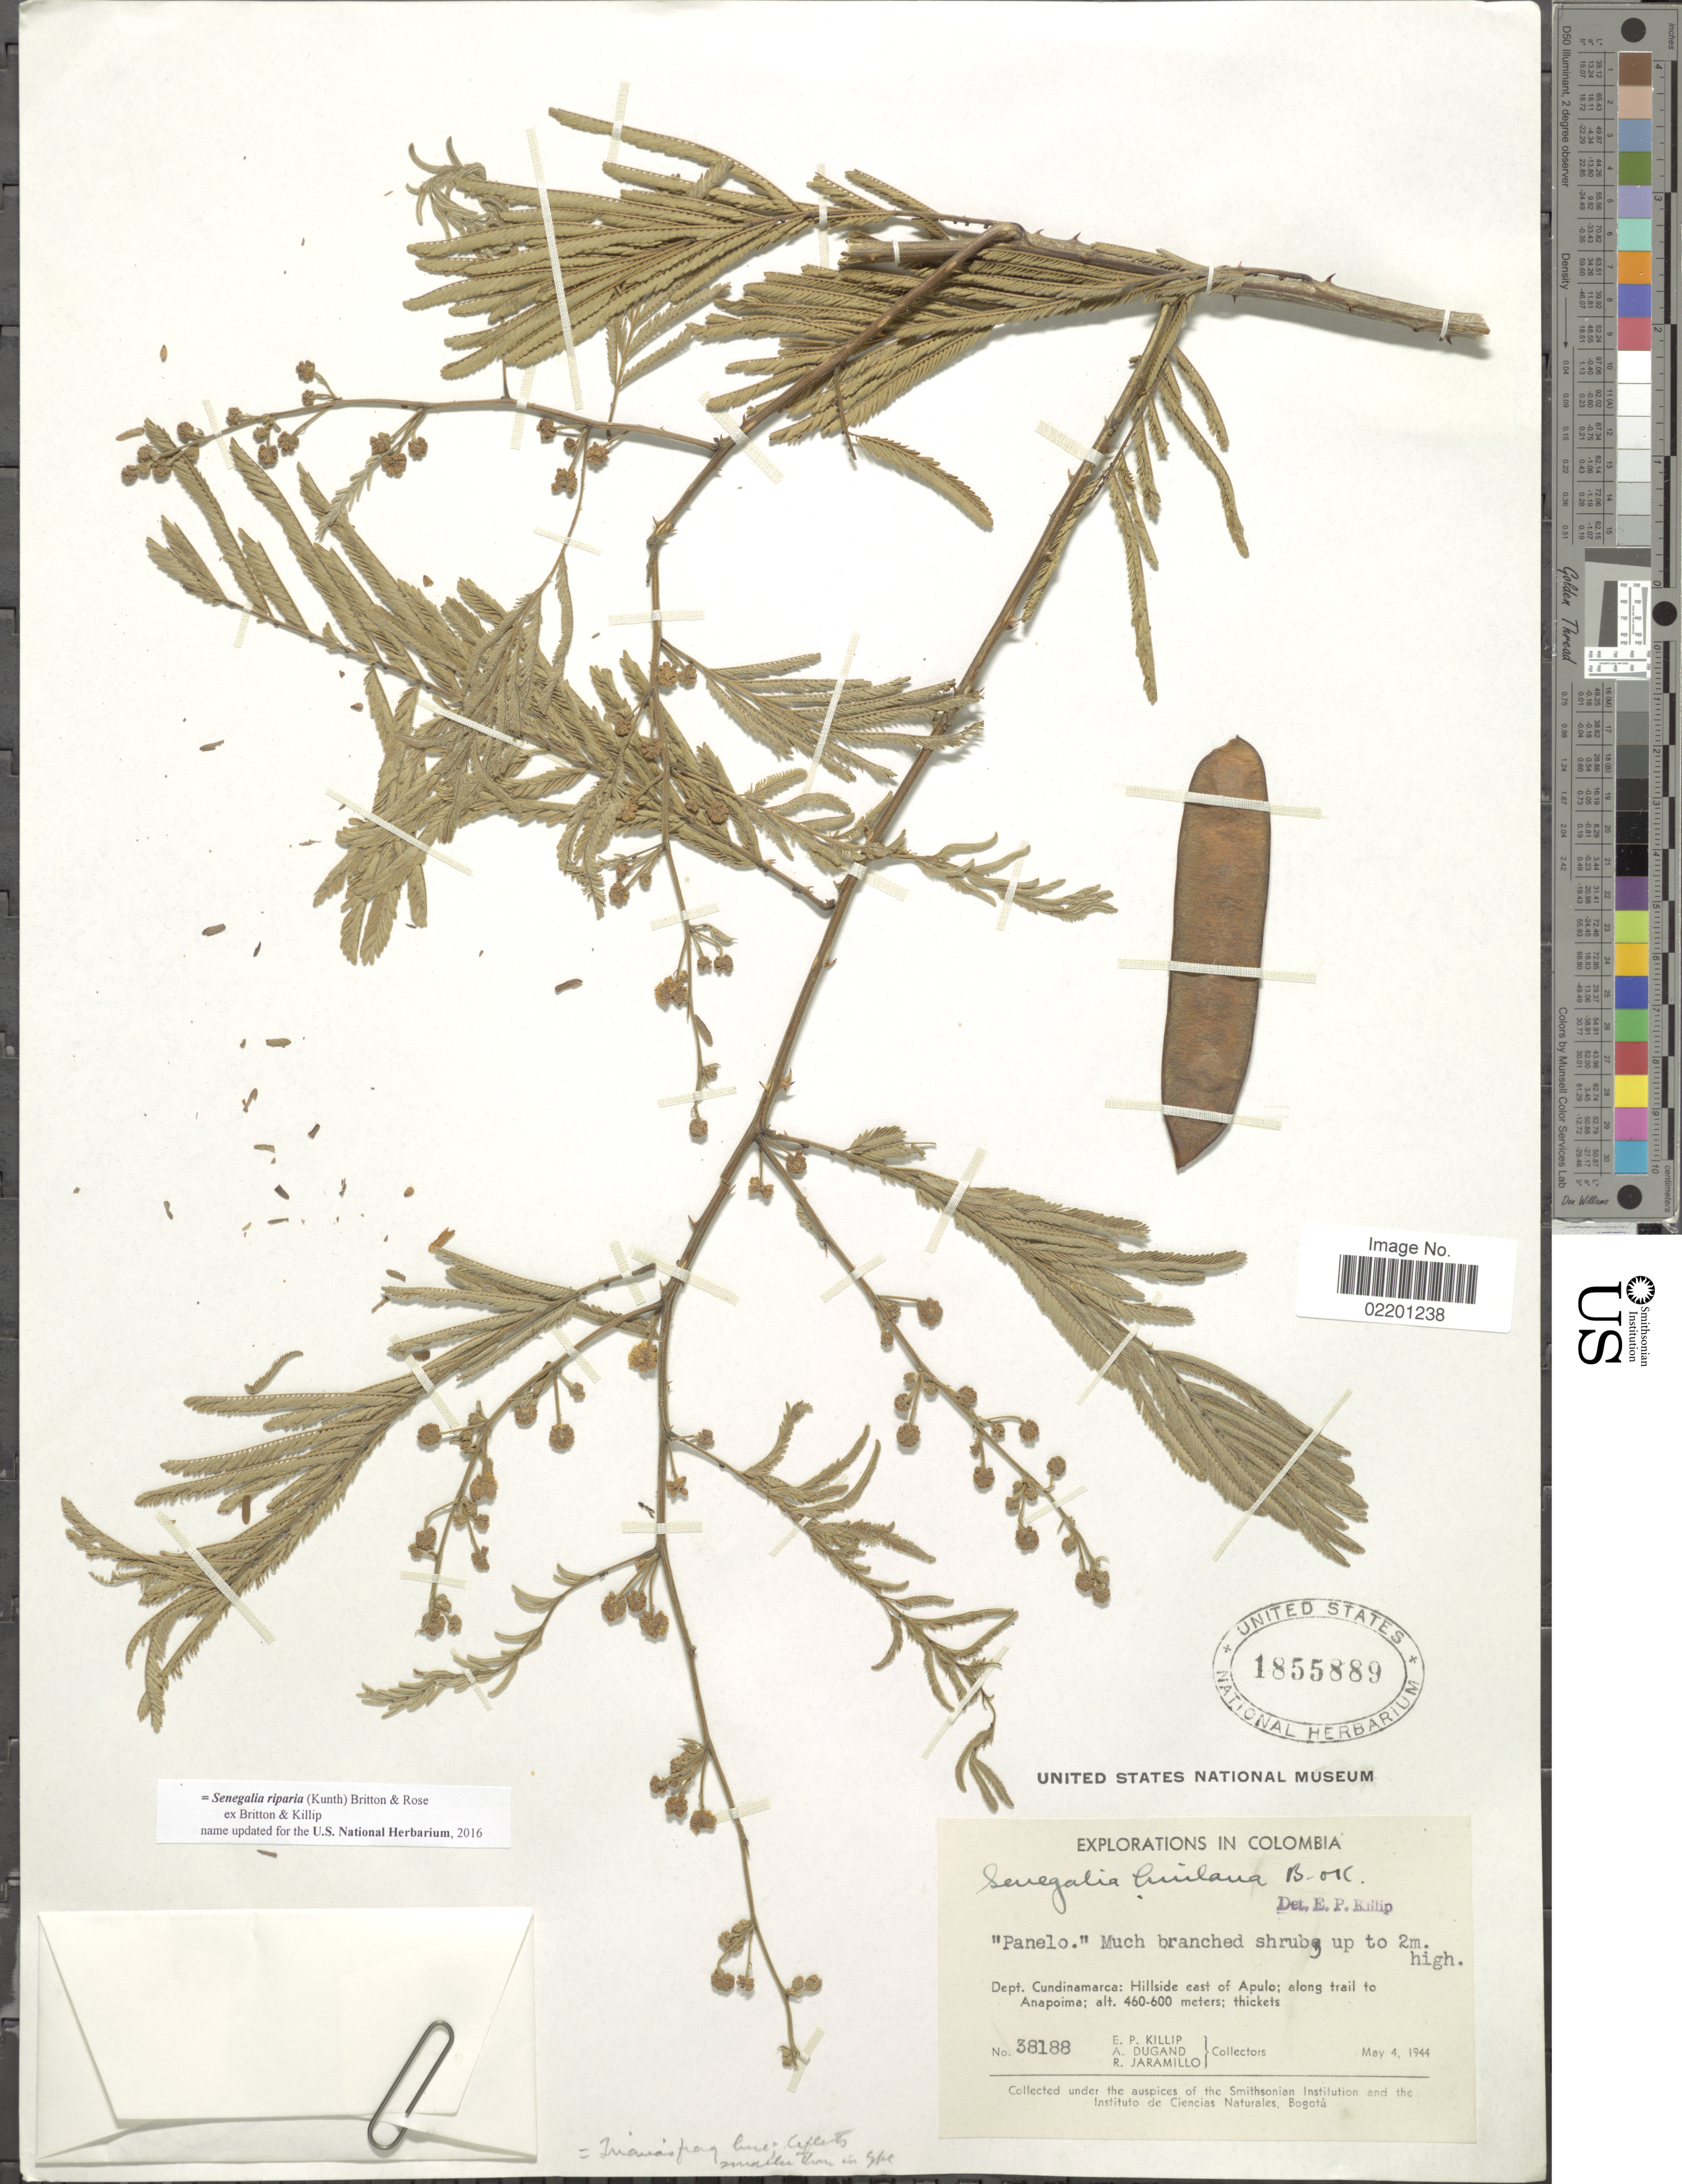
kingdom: Plantae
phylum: Tracheophyta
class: Magnoliopsida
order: Fabales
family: Fabaceae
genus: Senegalia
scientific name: Senegalia riparia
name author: (Kunth) Britton & Rose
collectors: E. P. Killip, A. Dugand & R. Jaramillo M.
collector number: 38188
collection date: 1944-05-04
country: Colombia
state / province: Cundinamarca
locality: Dept. Cundinamarca: Hillside east of Apulo; along trail to Anapoima; thickets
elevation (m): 460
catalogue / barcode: US 1855889